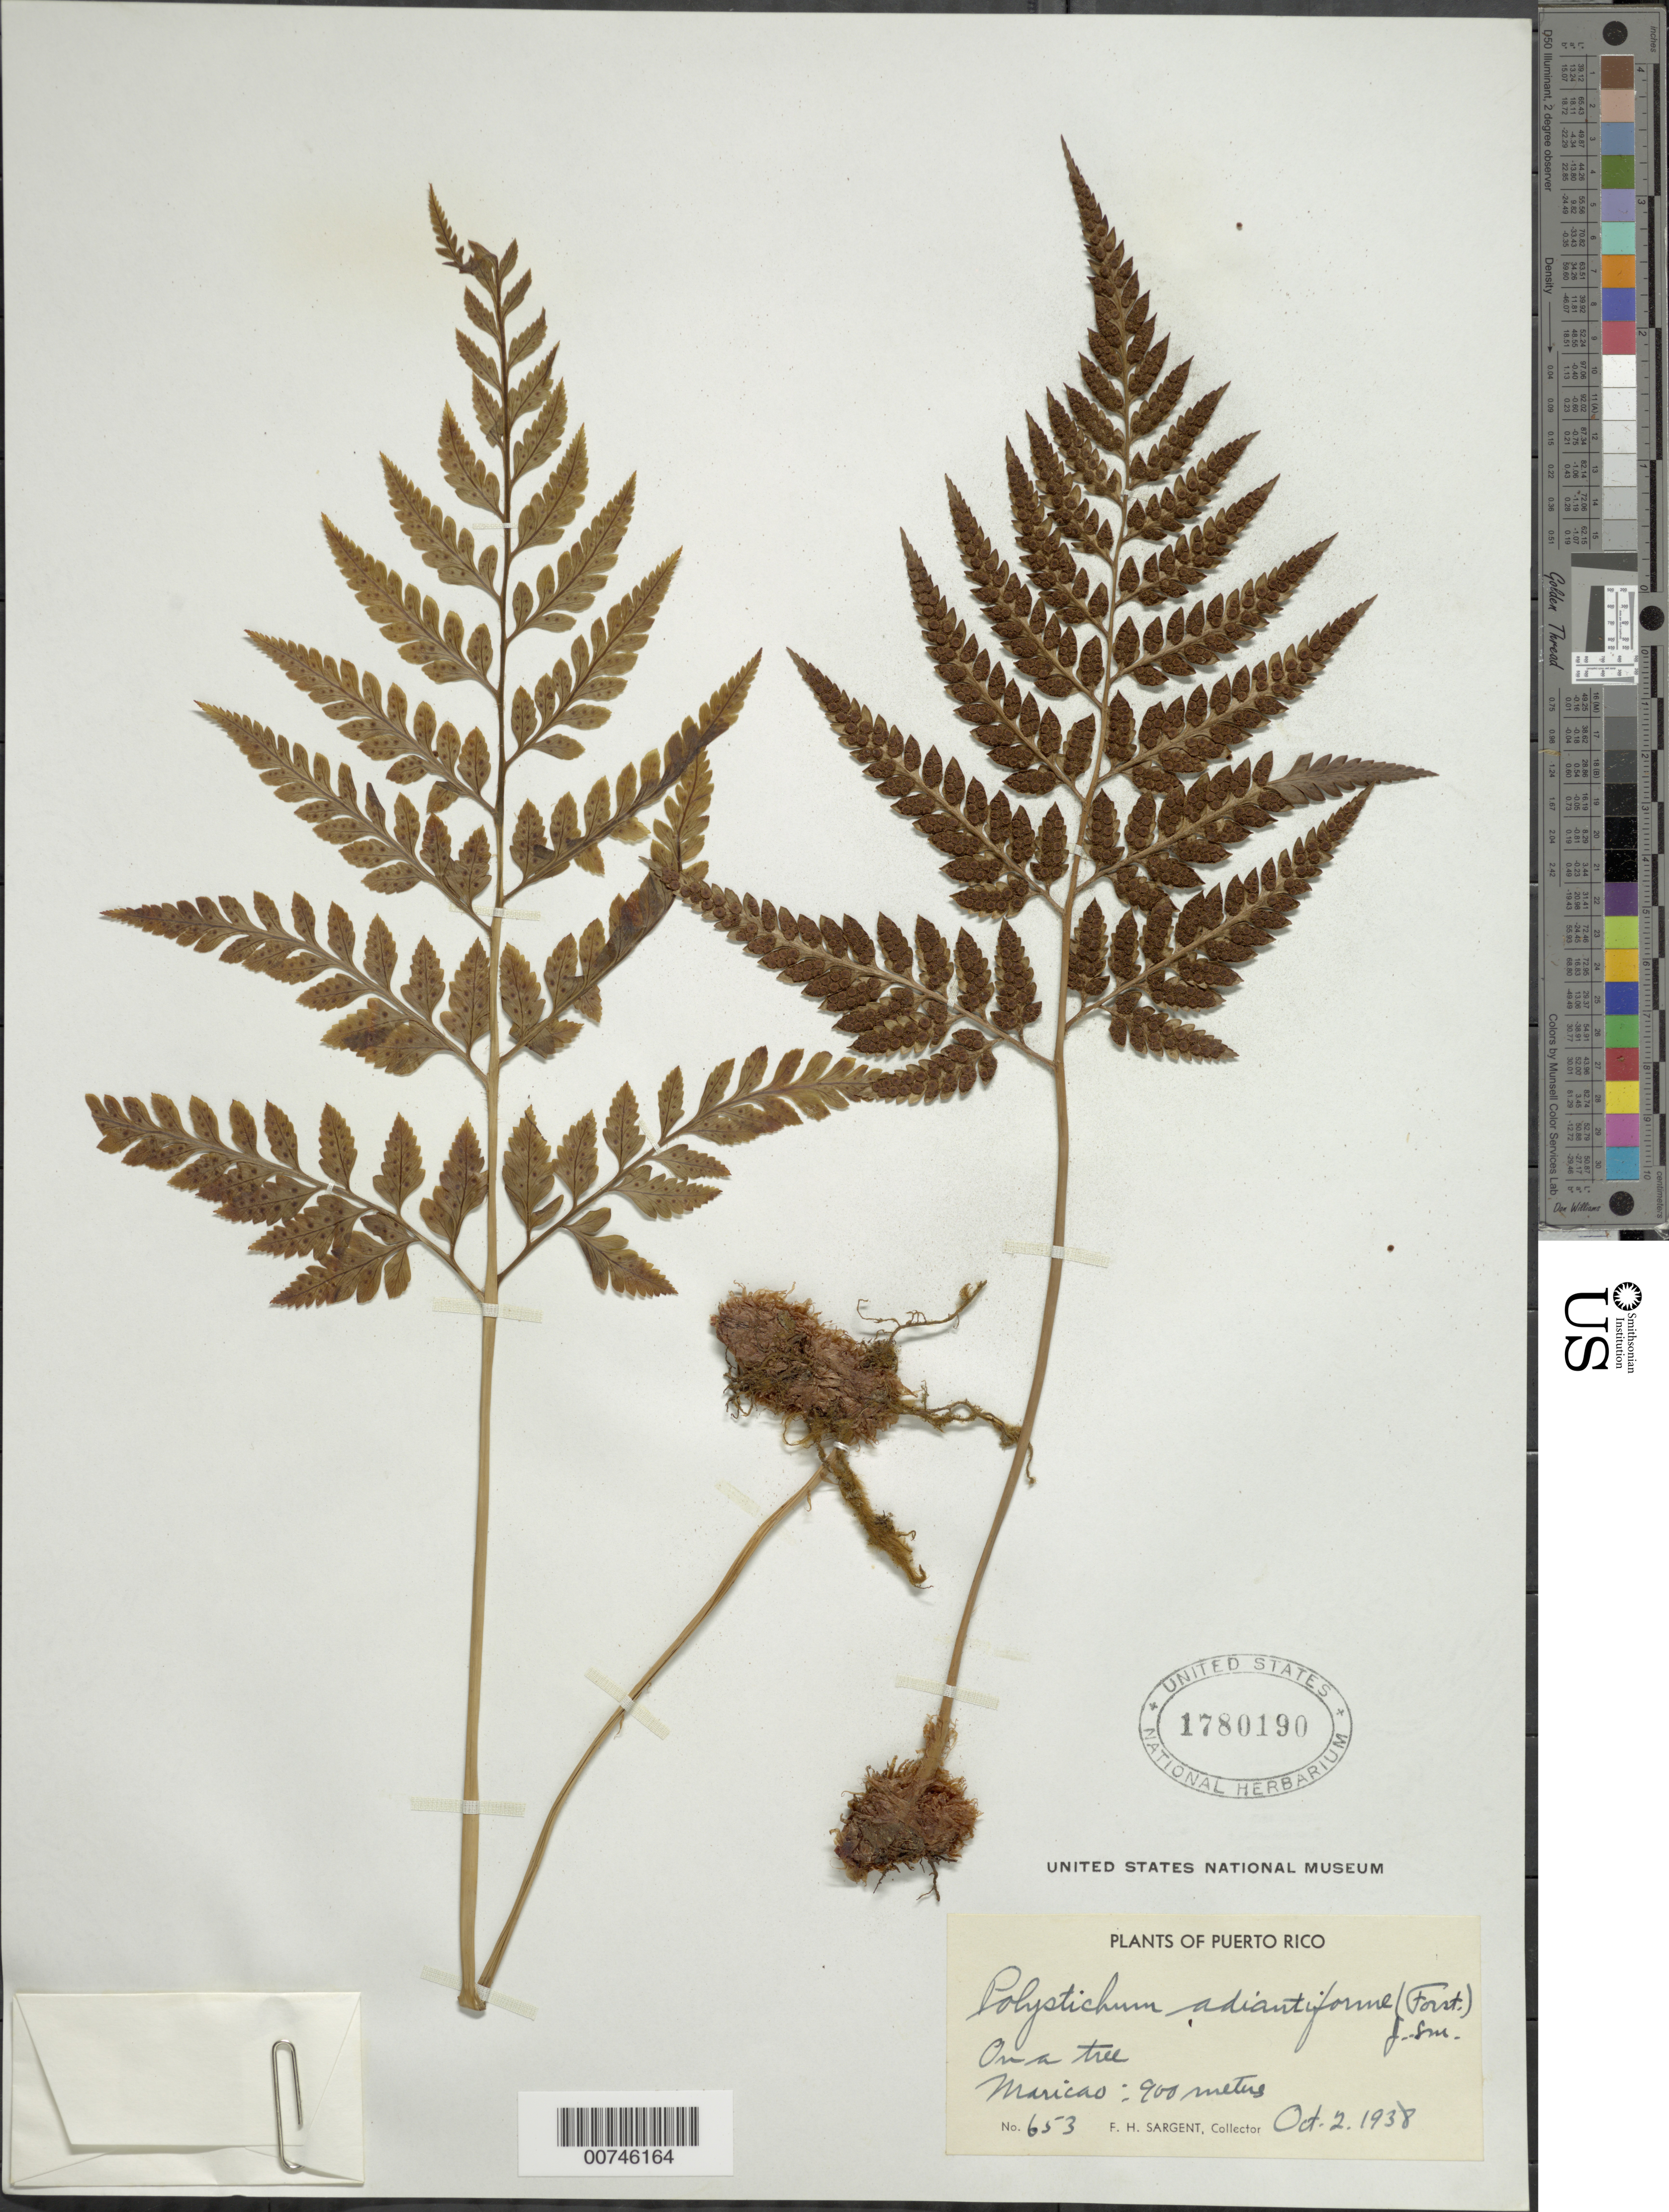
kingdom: Plantae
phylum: Tracheophyta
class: Polypodiopsida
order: Polypodiales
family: Dryopteridaceae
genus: Rumohra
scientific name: Rumohra adiantiformis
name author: (G. Forst.) Ching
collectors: F. H. Sargent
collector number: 653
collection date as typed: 02 Oct 1938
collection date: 1938-10-02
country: Puerto Rico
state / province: Maricao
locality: Maricao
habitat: On a tree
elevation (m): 900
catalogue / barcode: US 1780190